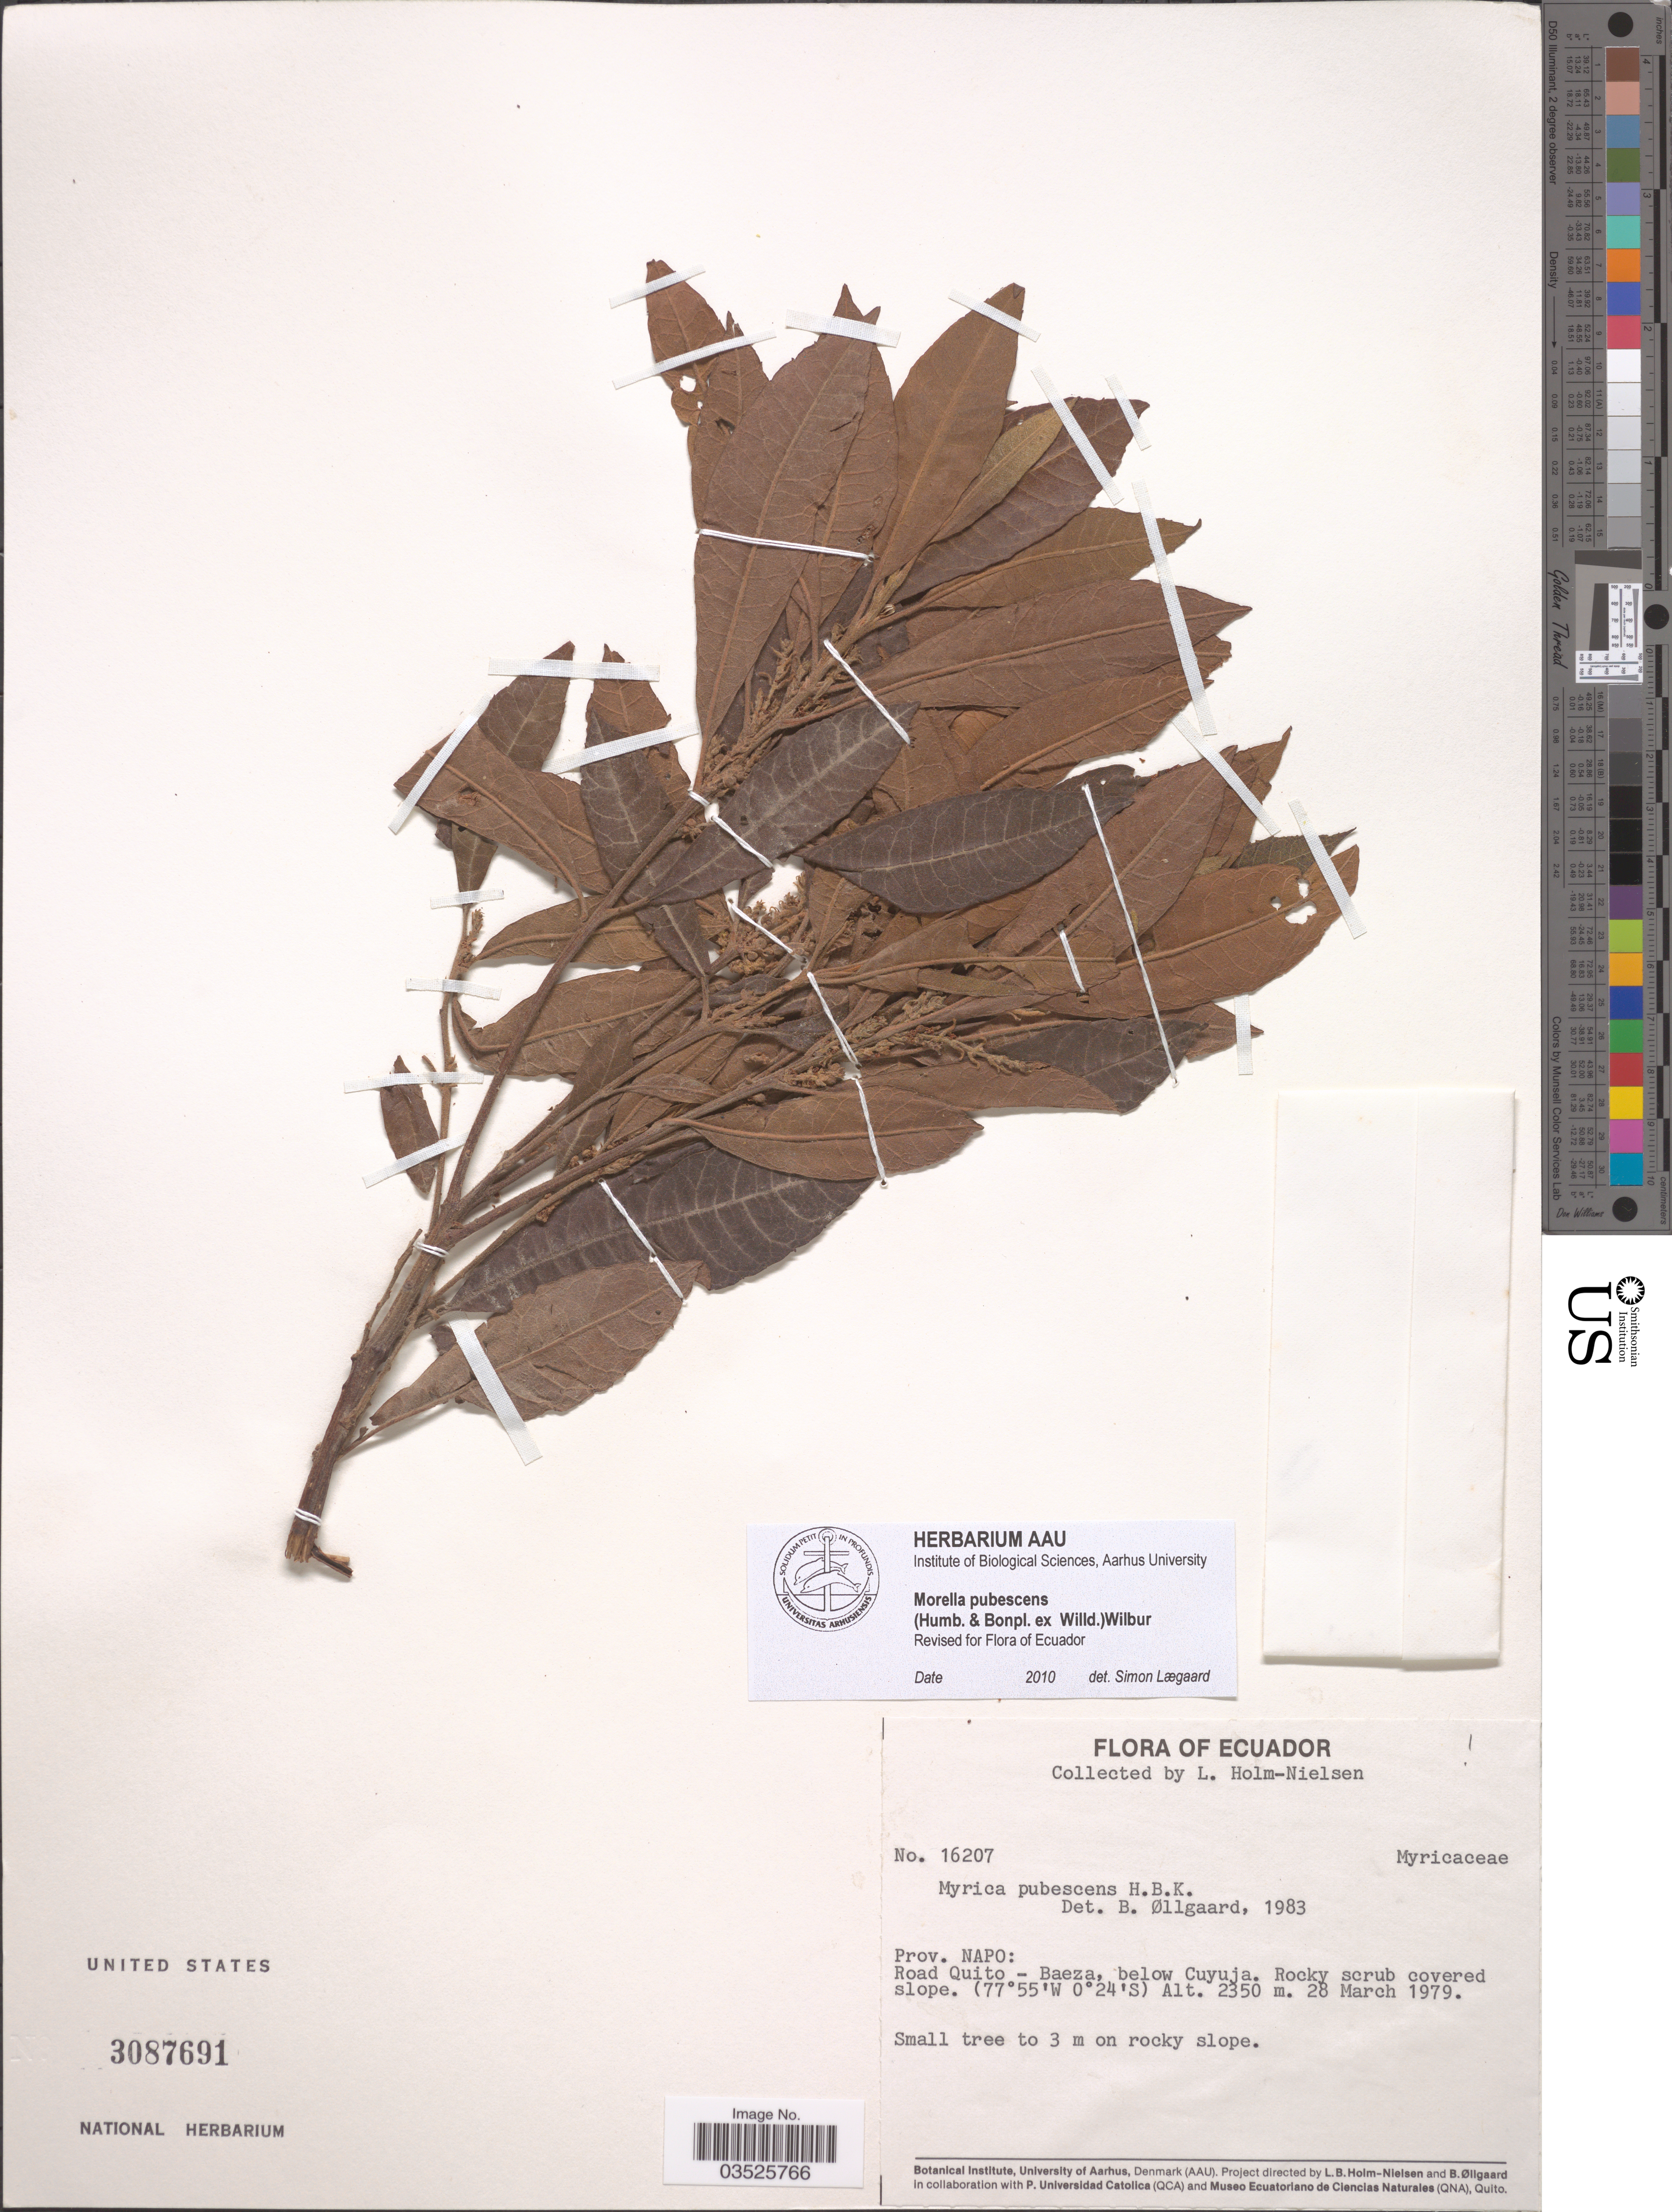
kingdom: Plantae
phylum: Tracheophyta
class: Magnoliopsida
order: Fagales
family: Myricaceae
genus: Morella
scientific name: Morella pubescens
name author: (Humb. & Bonpl. ex Willd.) Wilbur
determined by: Lægaard, S.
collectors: L. Holm-Nielsen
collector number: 16207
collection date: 1979-03-28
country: Ecuador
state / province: Napo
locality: Road Quito - Baeza, below Cuyuja. Rocky scrub covered slope.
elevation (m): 2350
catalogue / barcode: US 3087691